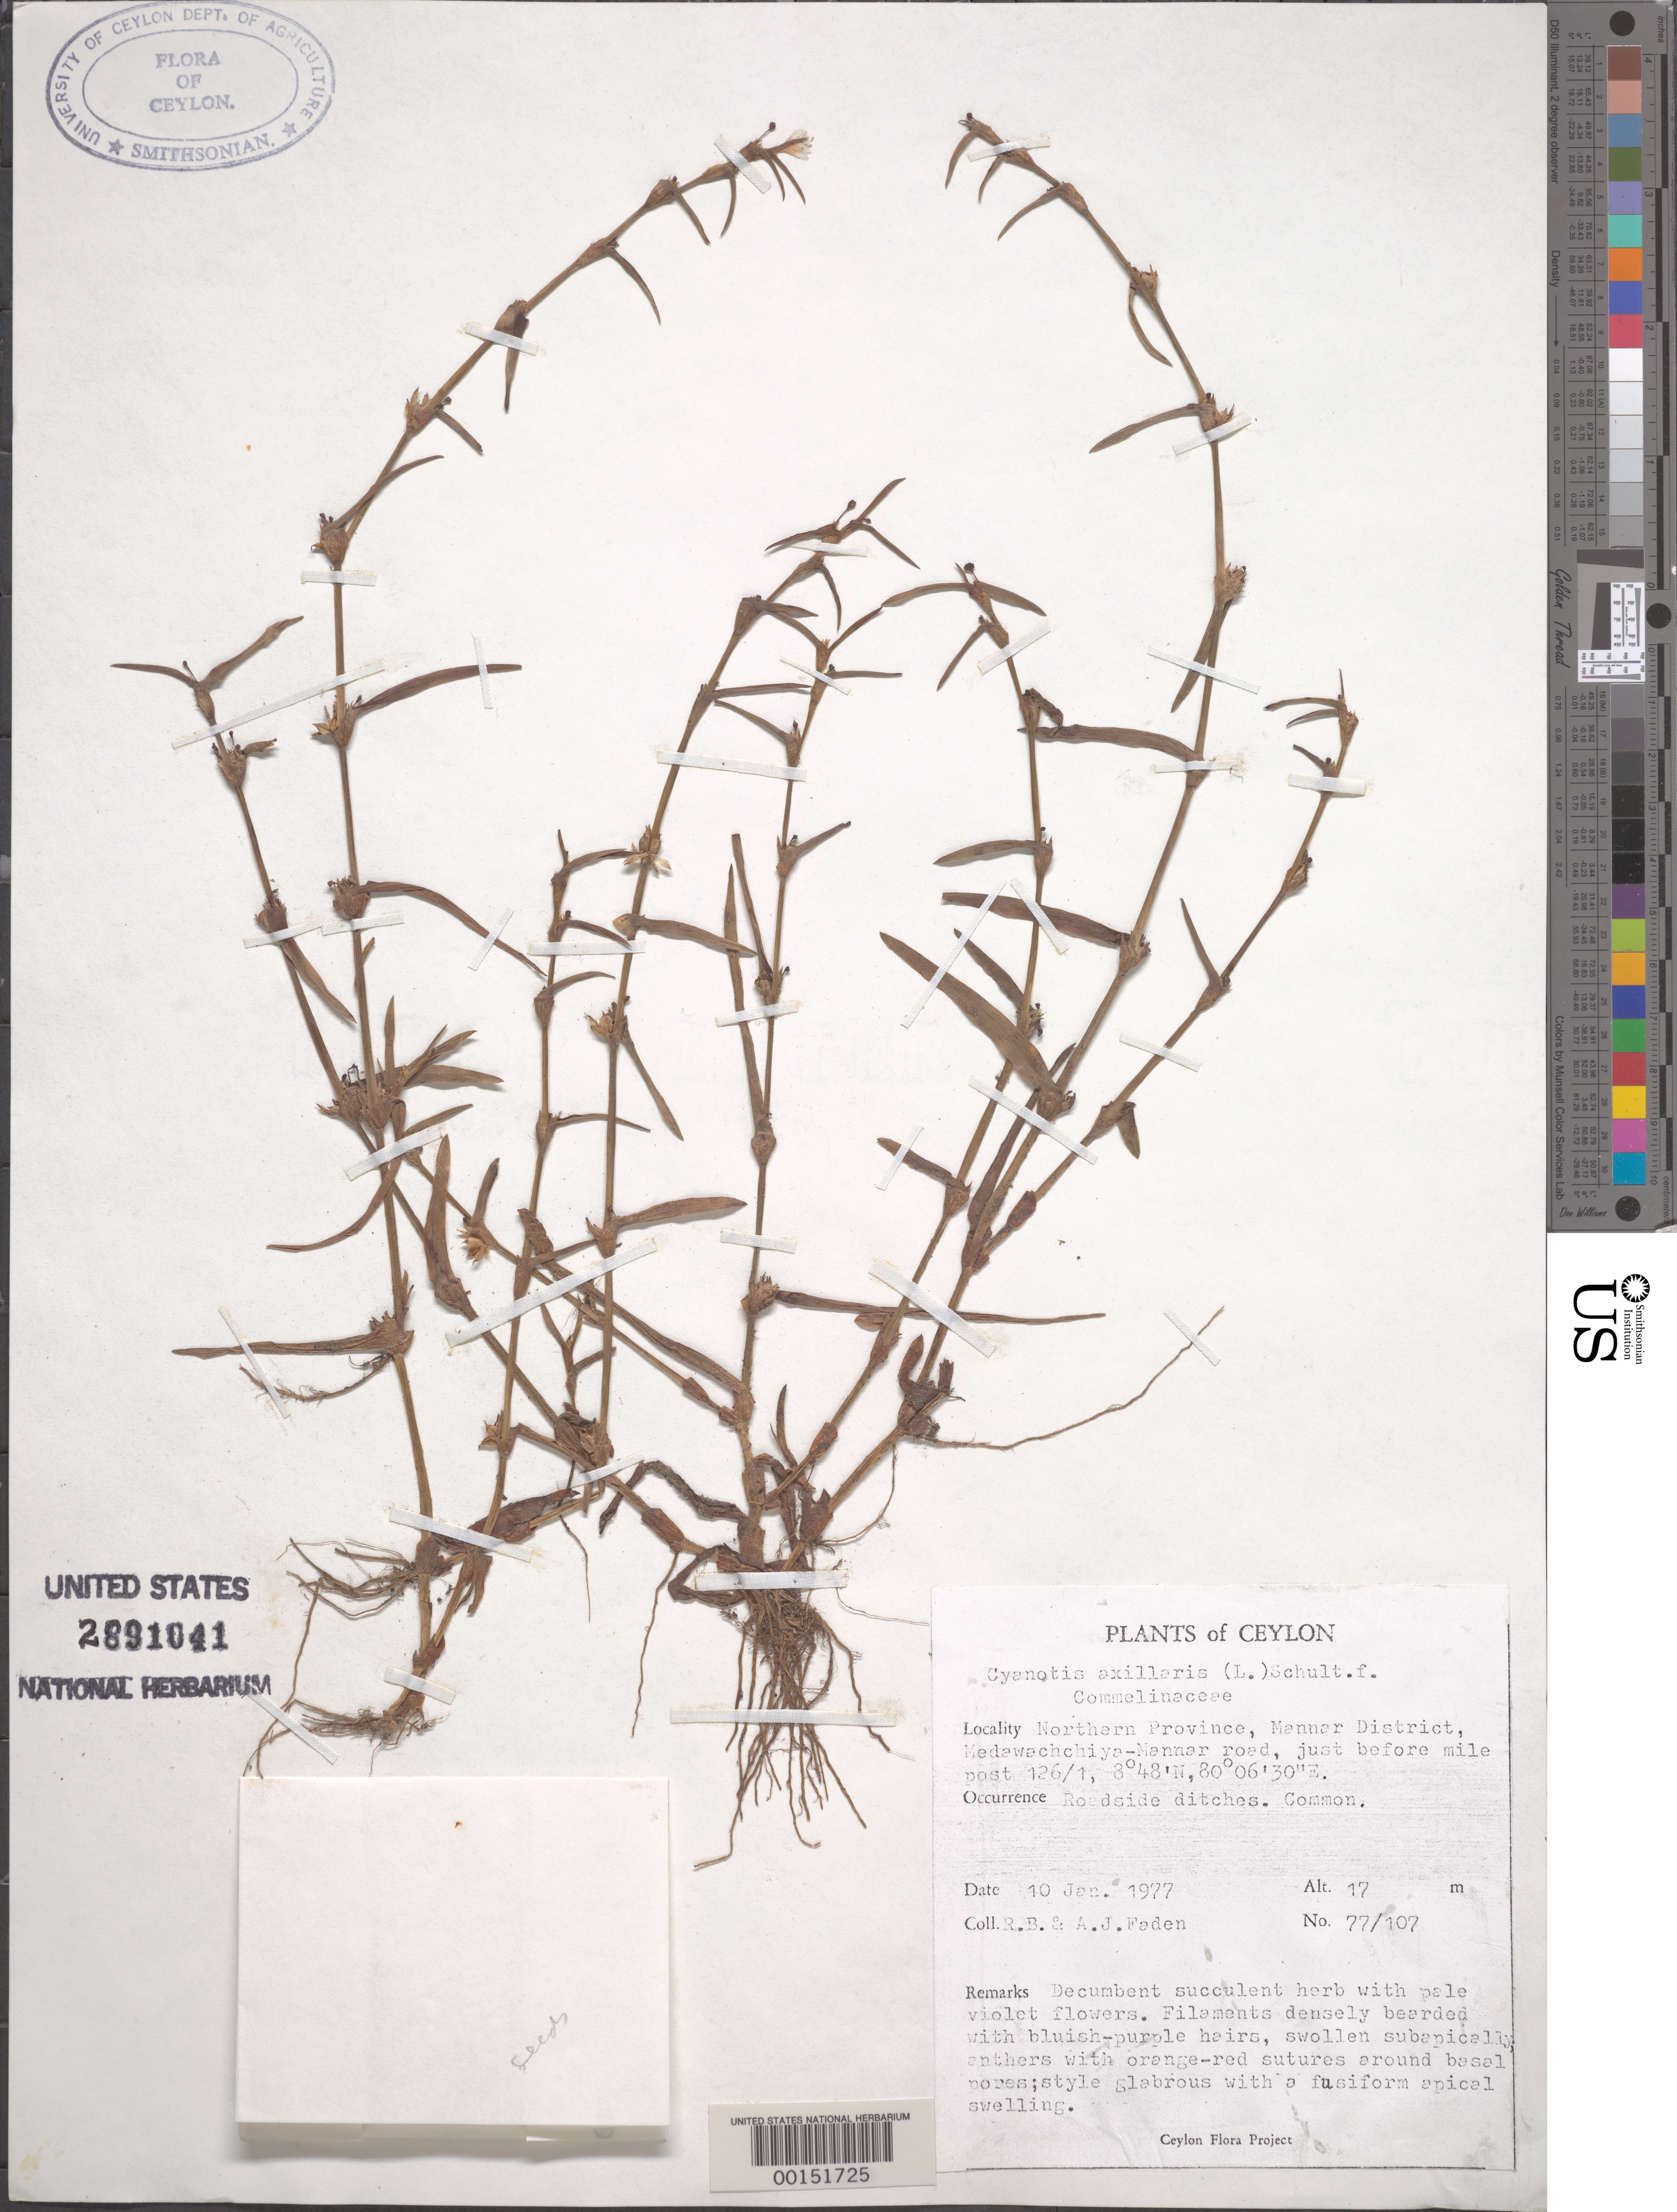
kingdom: Plantae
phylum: Tracheophyta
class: Liliopsida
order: Commelinales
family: Commelinaceae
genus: Cyanotis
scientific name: Cyanotis axillaris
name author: (L.) D. Don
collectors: R. B. Faden & A. J. Faden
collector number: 77/107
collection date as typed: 10 Jan 1977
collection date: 1977-01-10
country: Sri Lanka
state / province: Northern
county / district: Mannar Dist.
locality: Medawachchiya-mannar road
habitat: Roadside ditches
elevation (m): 17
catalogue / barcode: US 2891041